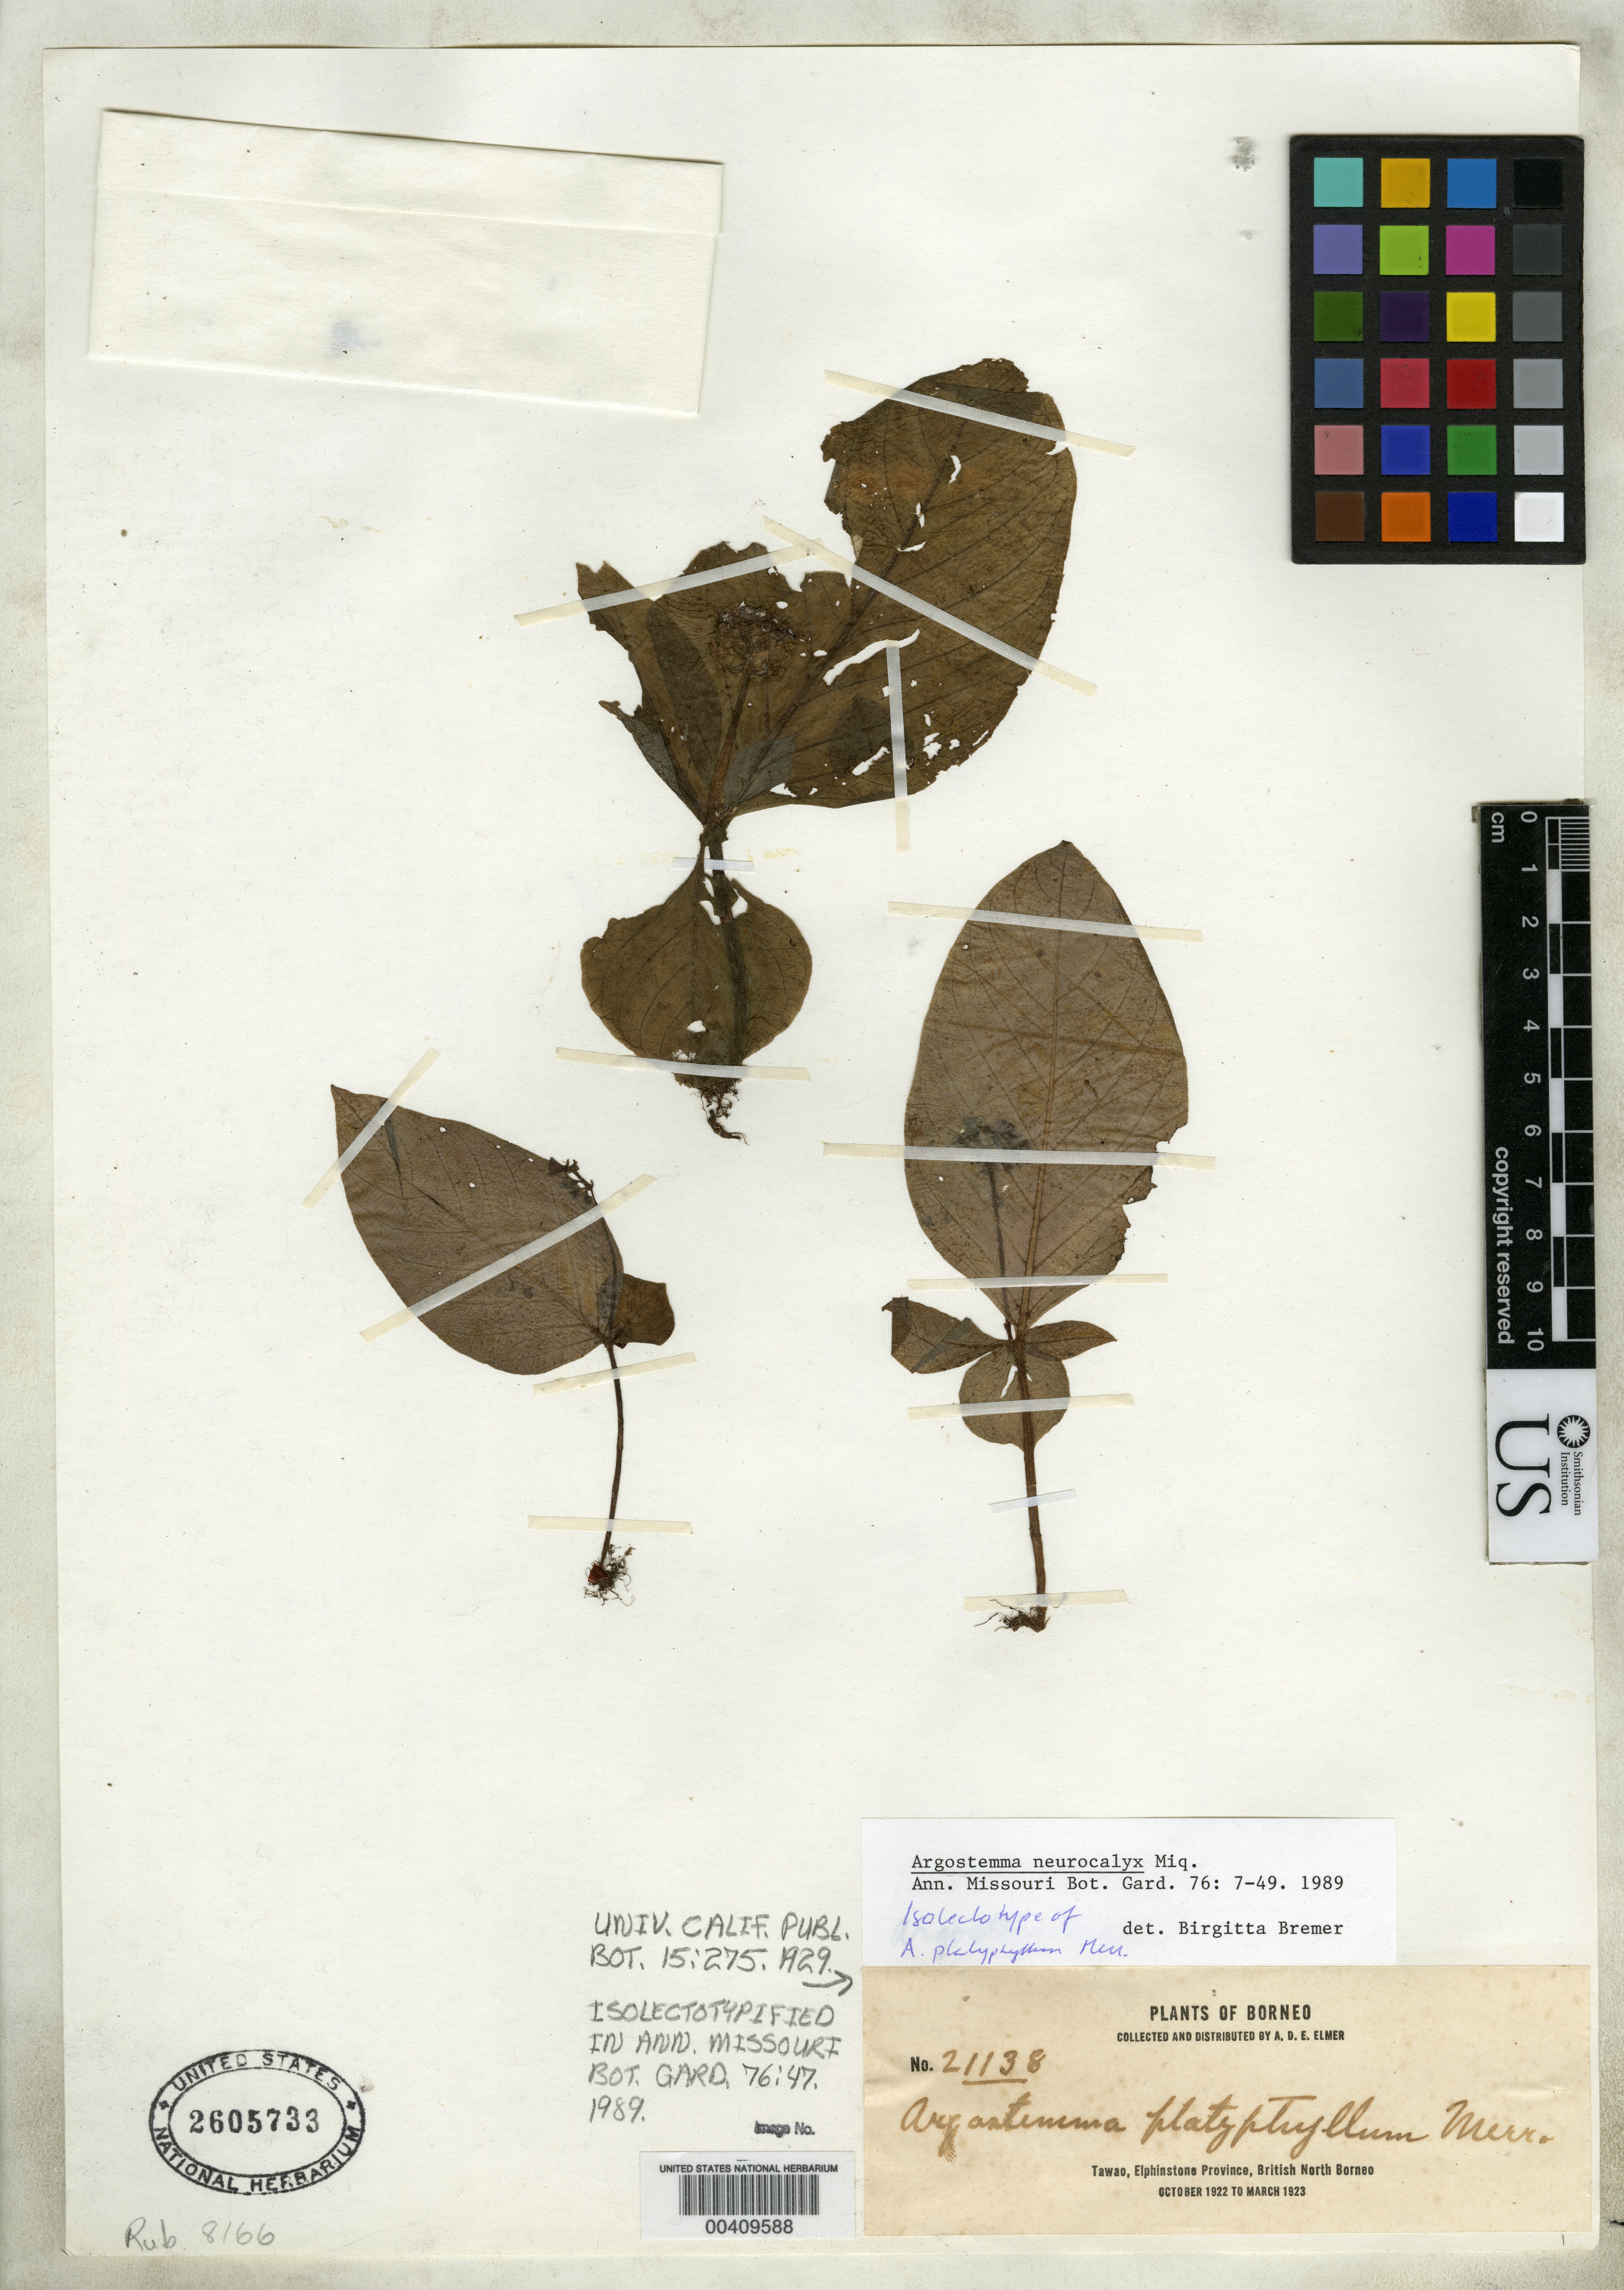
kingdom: Plantae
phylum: Tracheophyta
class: Magnoliopsida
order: Gentianales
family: Rubiaceae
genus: Argostemma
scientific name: Argostemma platyphyllum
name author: Merr.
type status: Isolectotype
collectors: A. D. E. Elmer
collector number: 21138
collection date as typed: Oct 1922 to -- Mar 1923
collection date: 1922-10/1923-03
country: Malaysia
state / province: Sabah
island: Borneo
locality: Tawao, Elphinstone Province, British North Borneo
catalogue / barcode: US 2605733